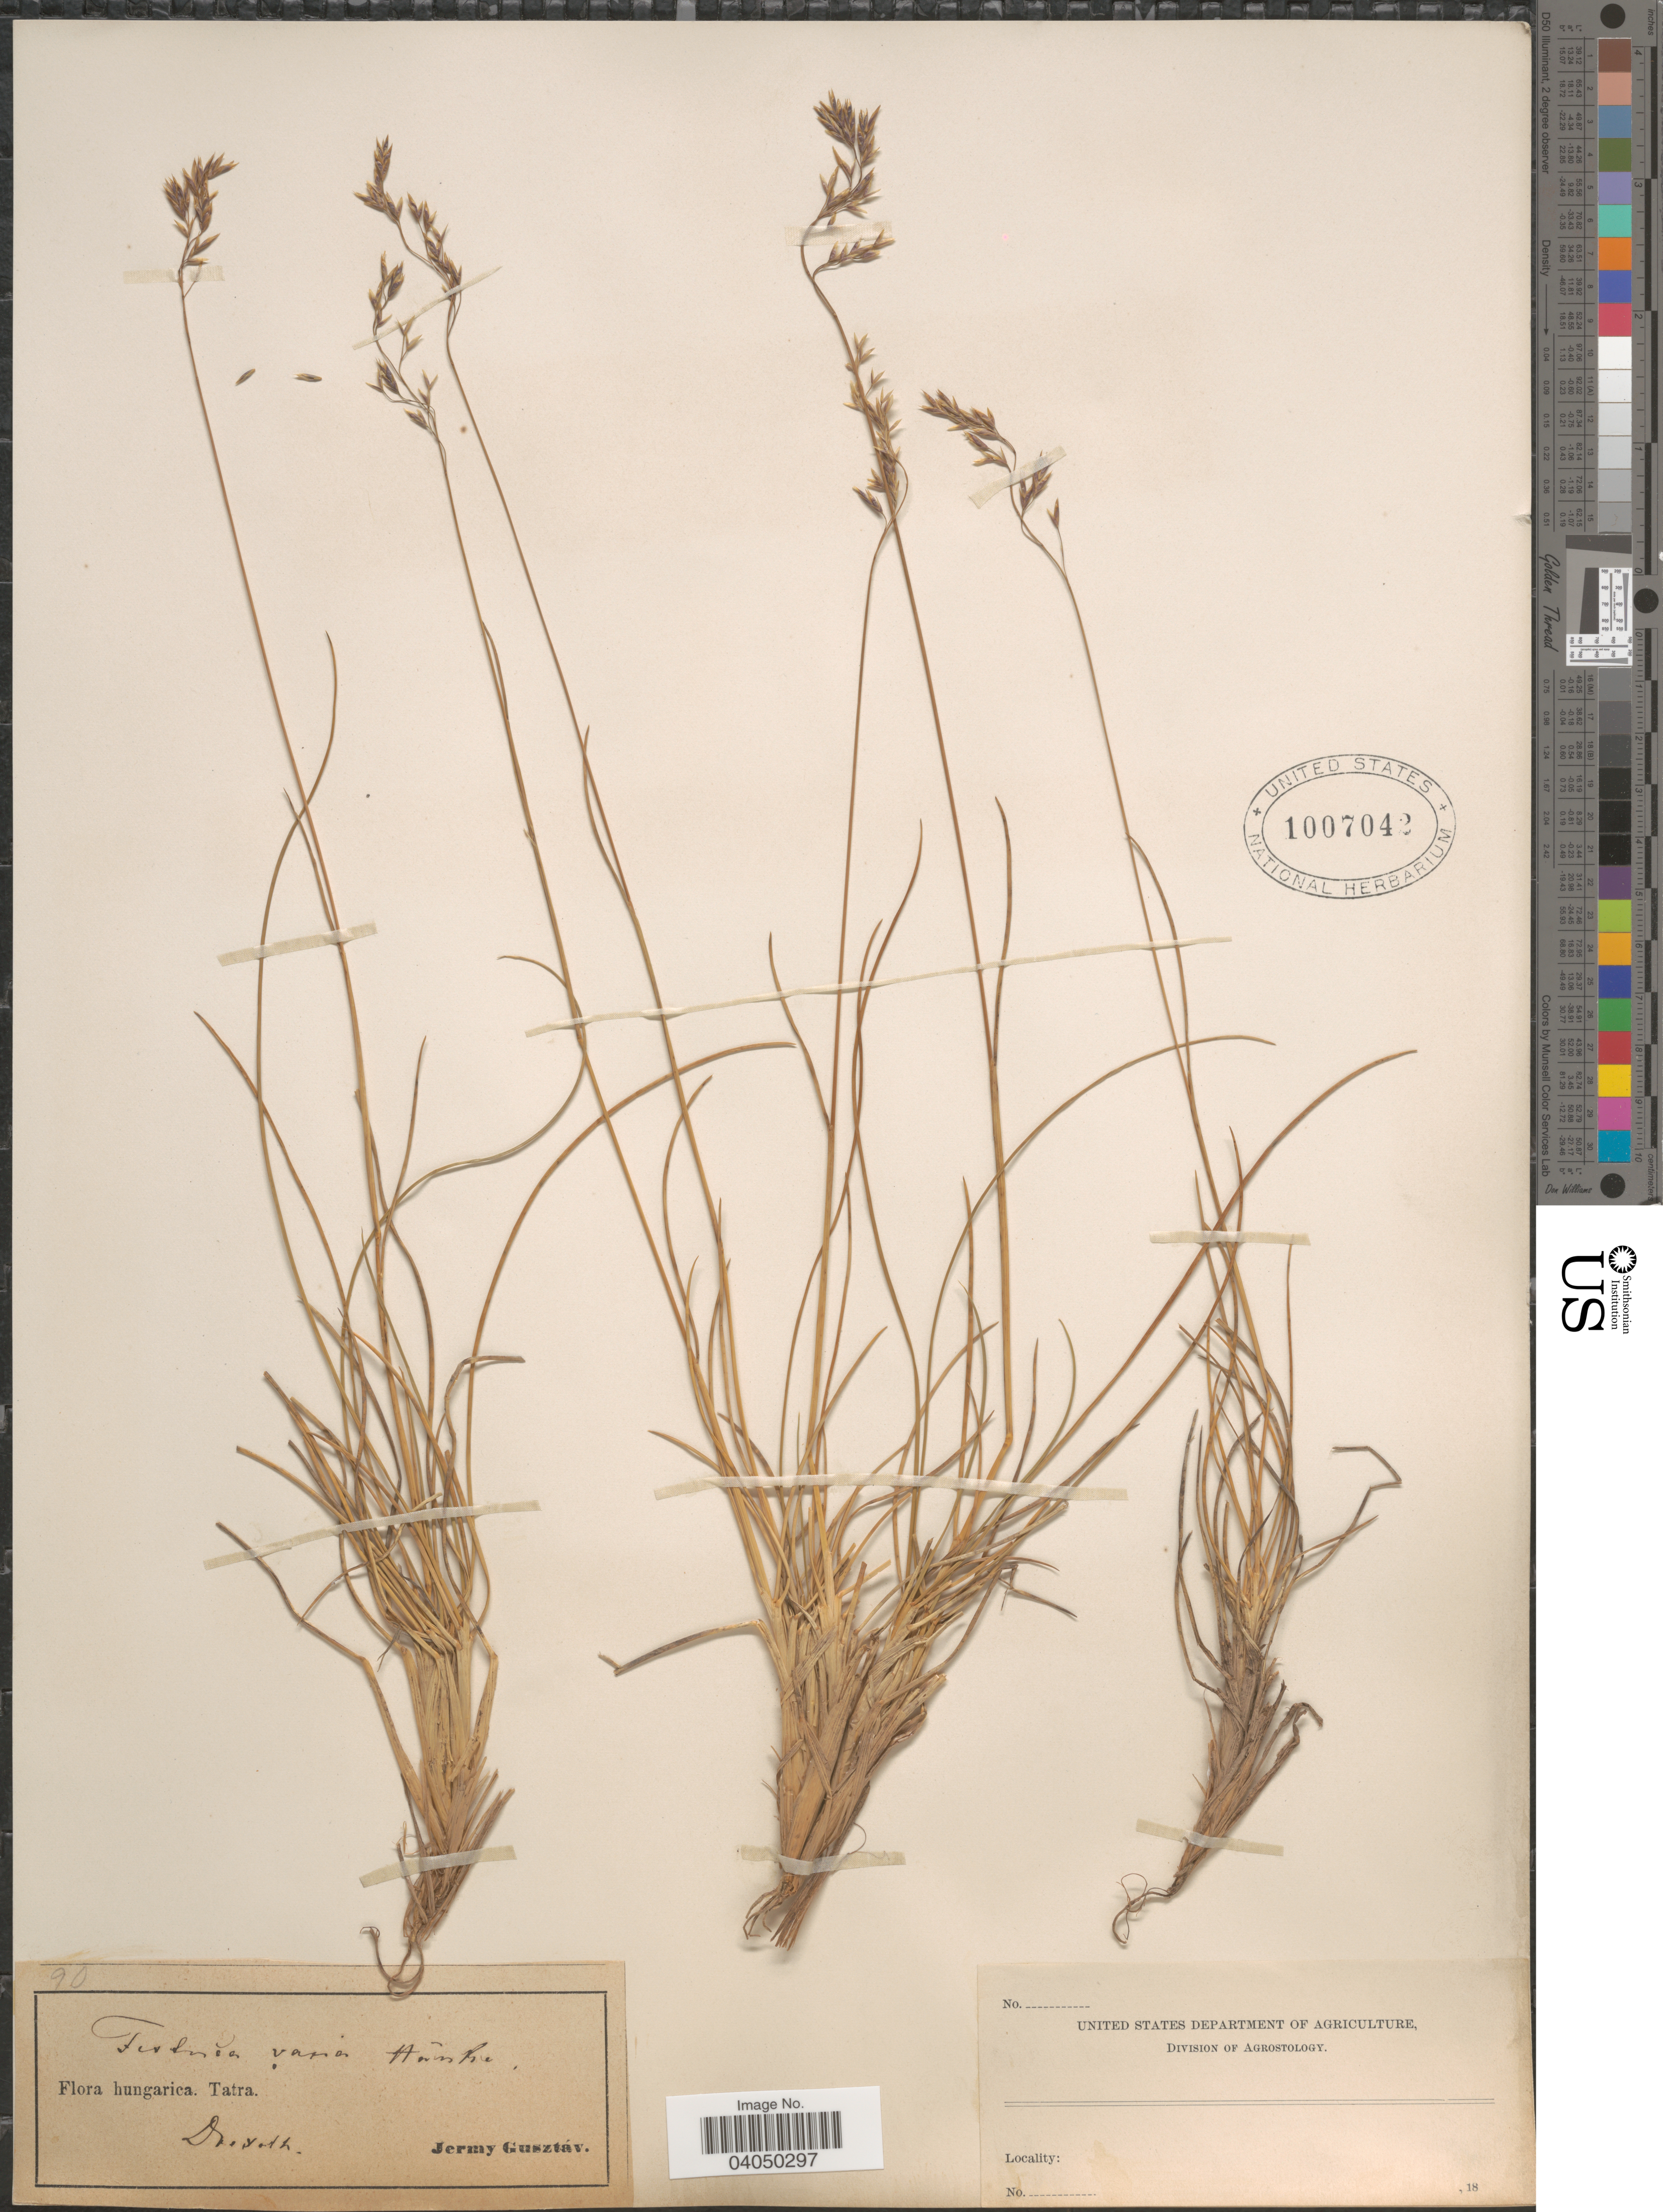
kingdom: Plantae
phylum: Tracheophyta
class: Liliopsida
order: Poales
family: Poaceae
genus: Festuca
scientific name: Festuca varia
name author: Haenke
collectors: G. Jermy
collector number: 90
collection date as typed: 18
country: Hungary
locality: Hungarica. Tatra. Droyoth [interpreted].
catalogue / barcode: US 1007042